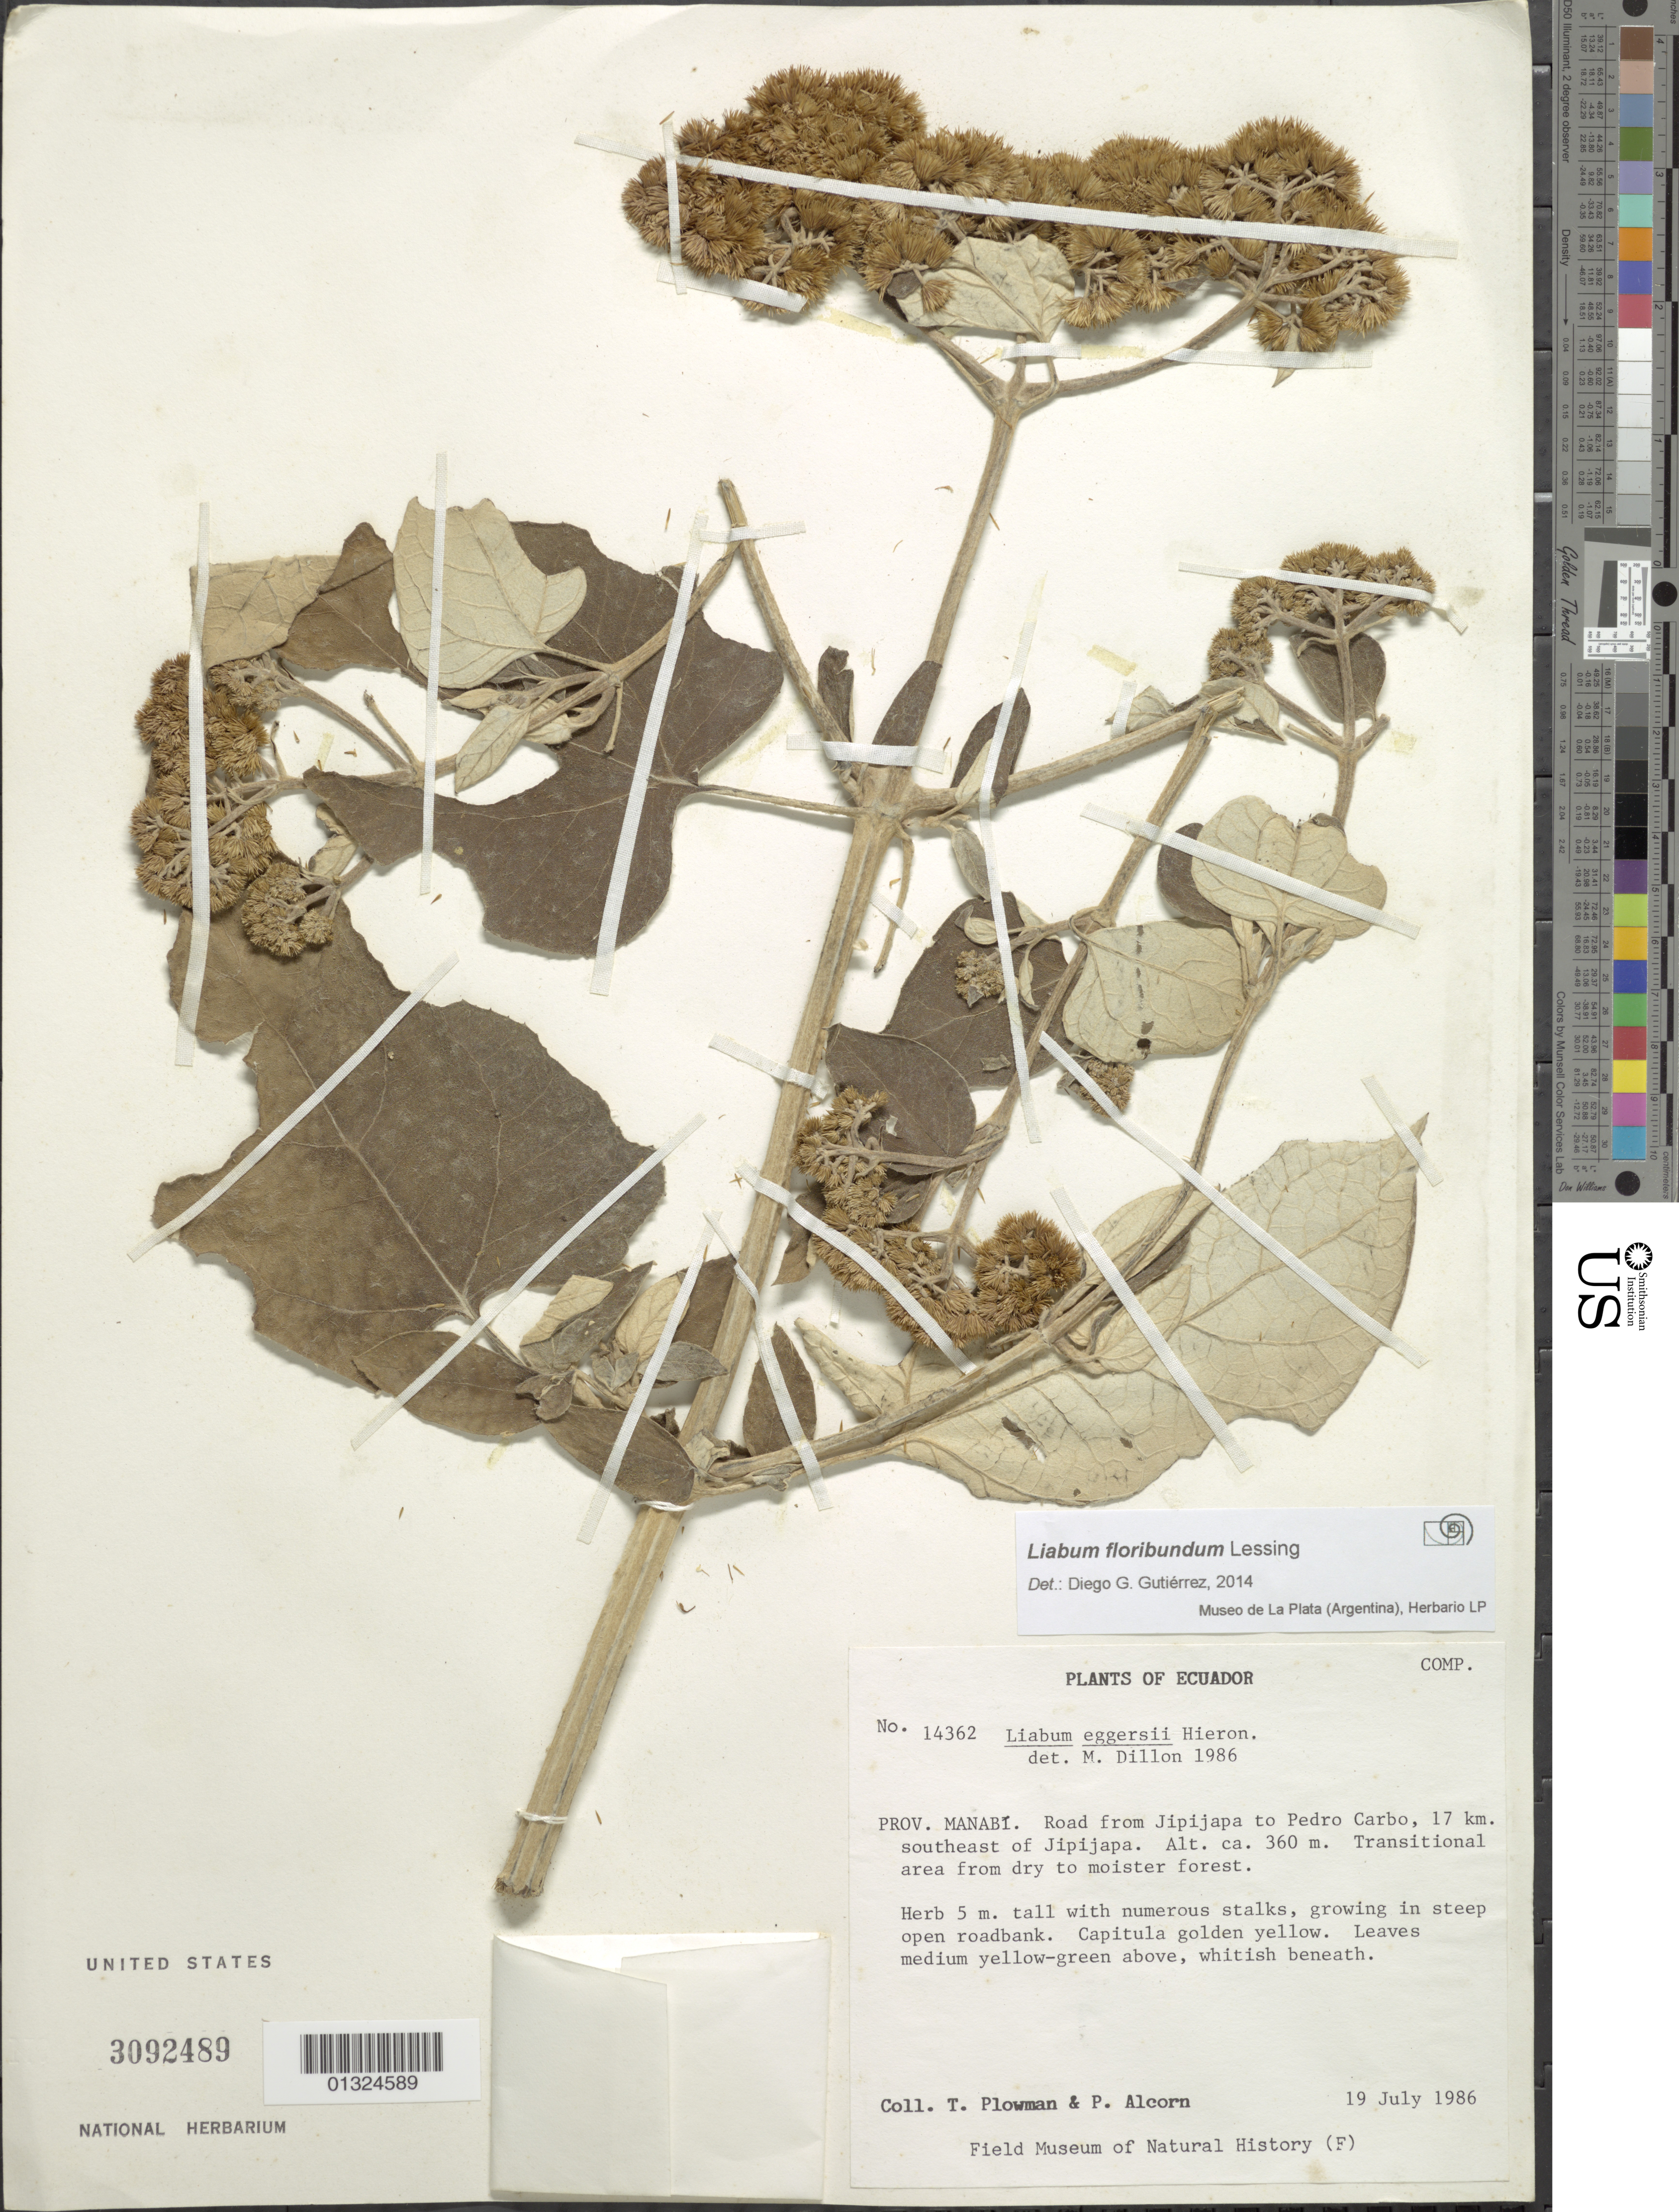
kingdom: Plantae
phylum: Tracheophyta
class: Magnoliopsida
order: Asterales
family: Asteraceae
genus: Liabum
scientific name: Liabum floribundum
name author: Less.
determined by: Gutierrez, D. G.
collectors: T. Plowman & P. Alcorn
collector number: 14362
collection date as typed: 19 July 1986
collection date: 1986-07-19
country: Ecuador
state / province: Manabi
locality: Road from Jipijapa to Pedro Carbo, 17 km SE of Jipijapa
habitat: Growing in steep open roadbank; transitional area from dry to moister forest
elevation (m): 360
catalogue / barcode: US 3092489